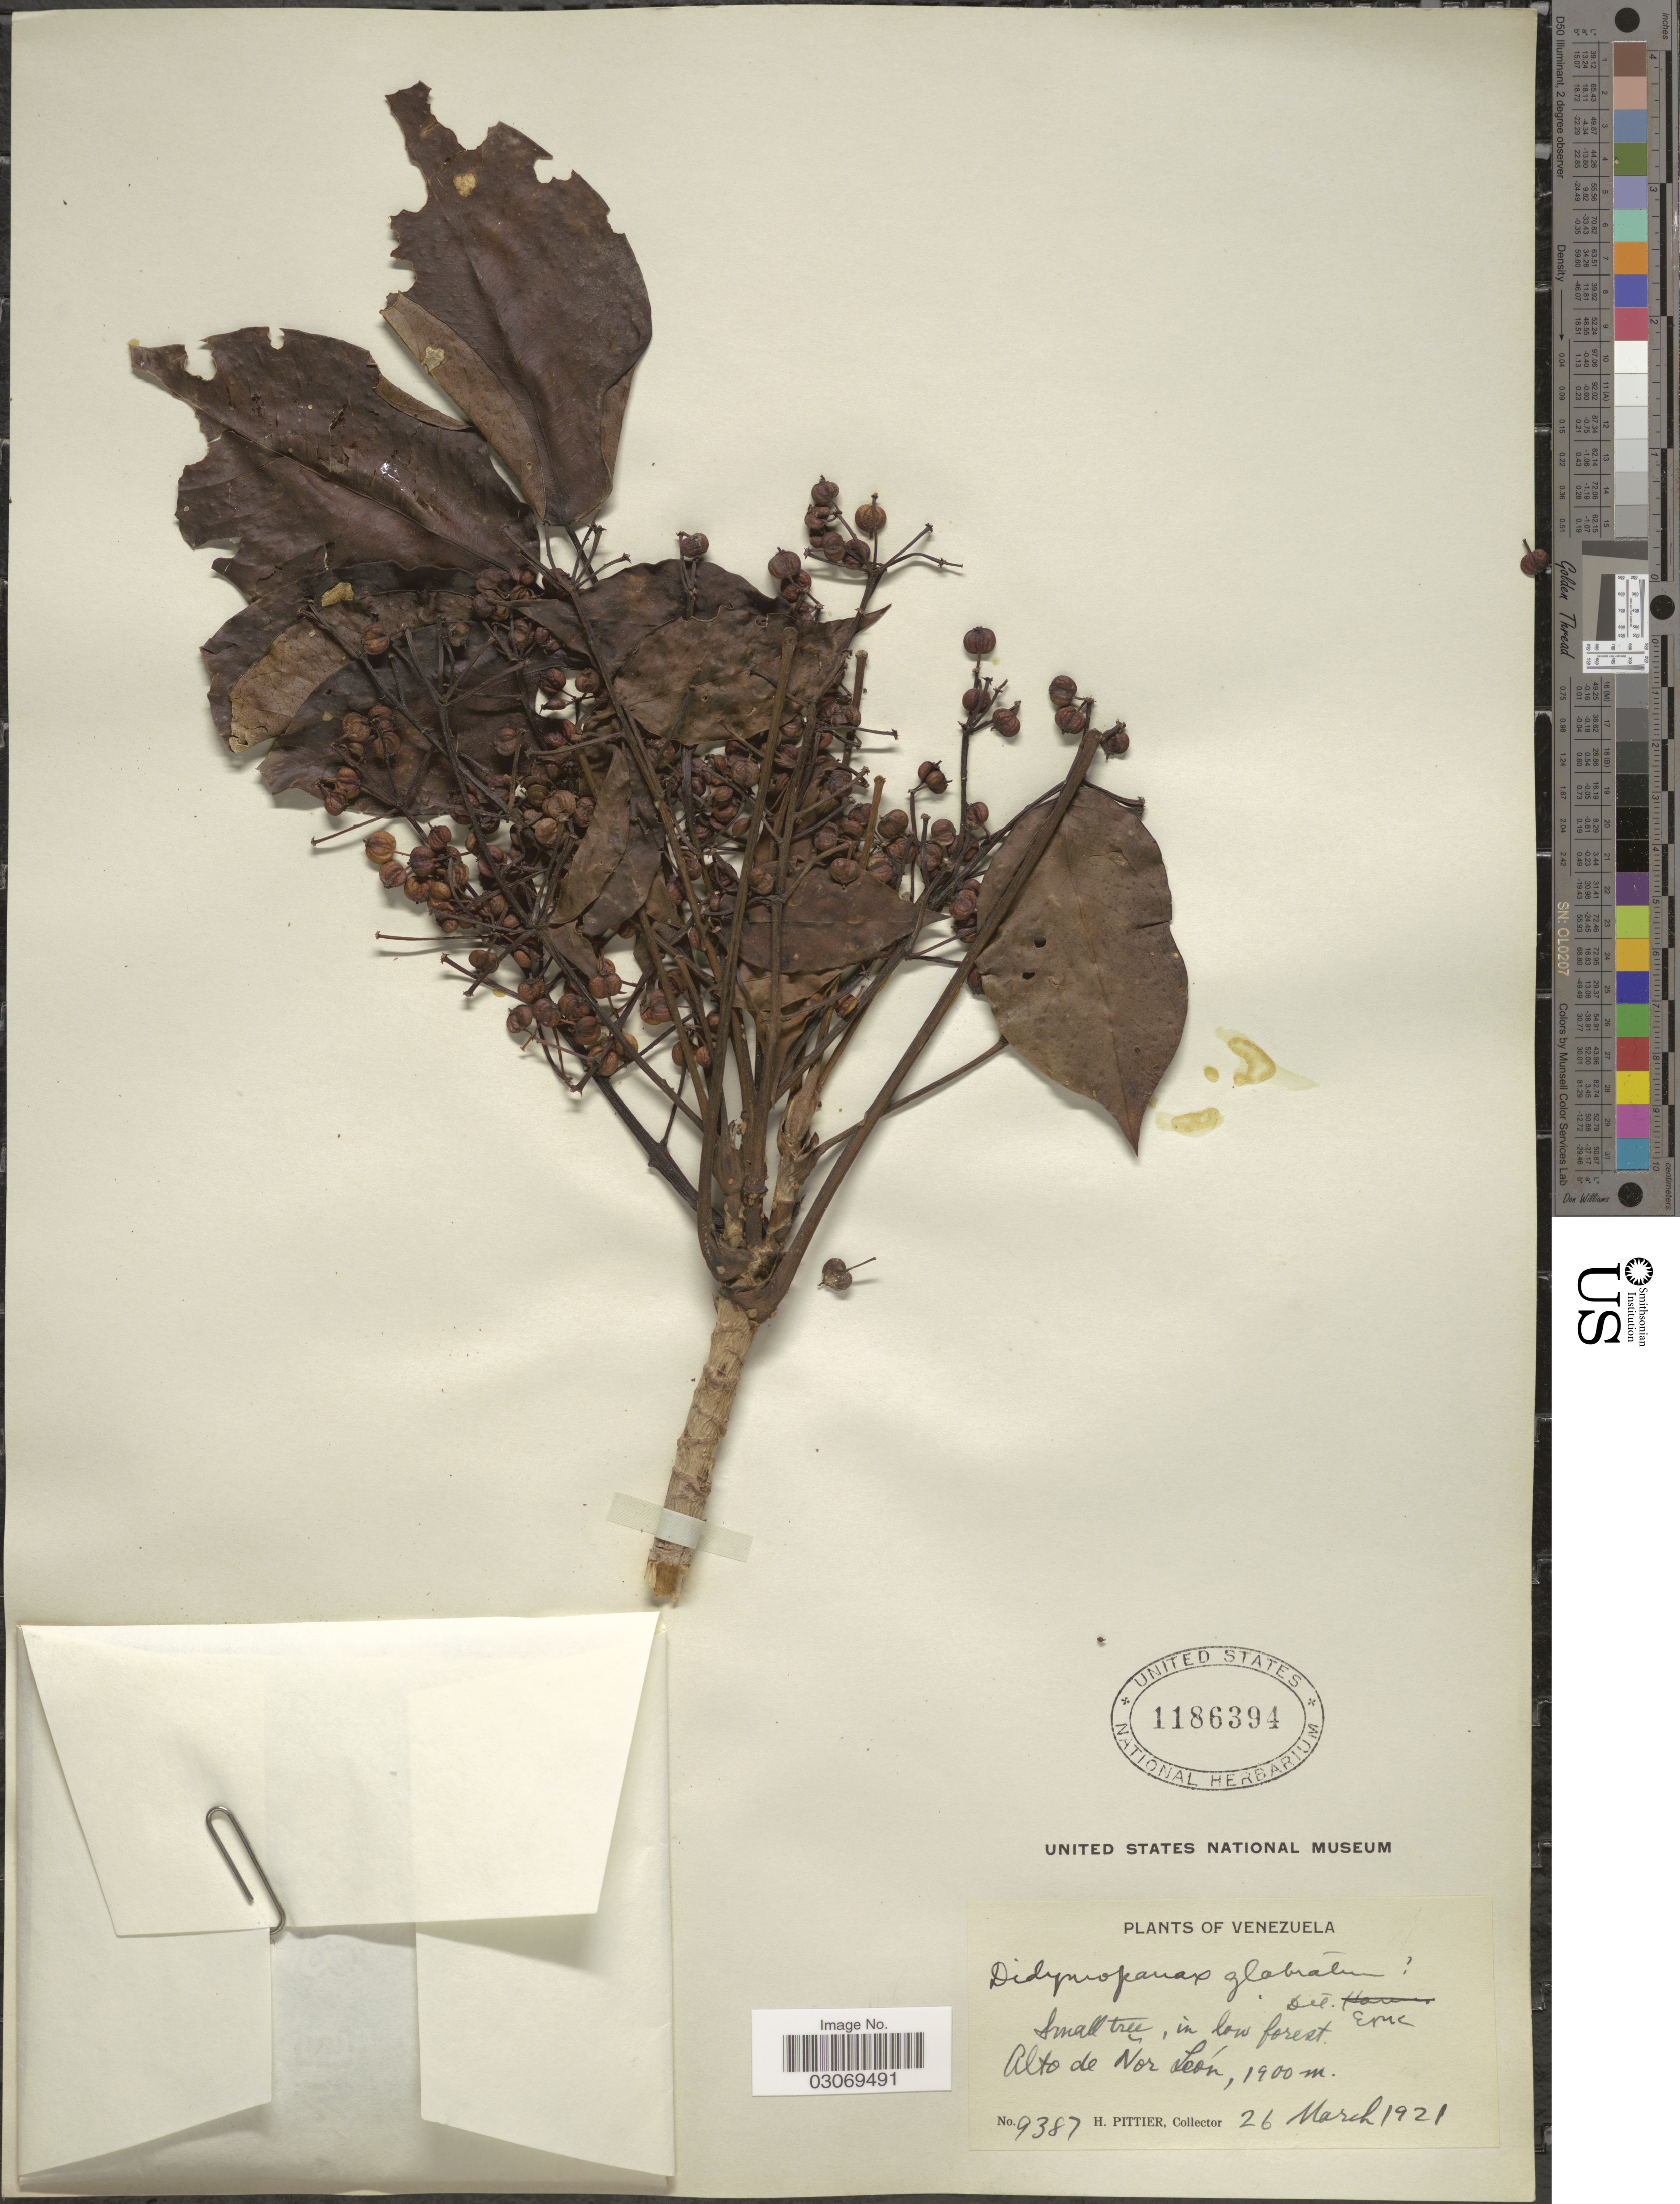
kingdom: Plantae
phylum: Tracheophyta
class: Magnoliopsida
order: Apiales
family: Araliaceae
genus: Schefflera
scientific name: Schefflera glabrata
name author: (Kunth) Frodin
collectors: H. F. Pittier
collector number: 9387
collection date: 1921-03-26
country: Venezuela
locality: Alto de Nor León.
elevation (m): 1900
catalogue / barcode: US 1186394